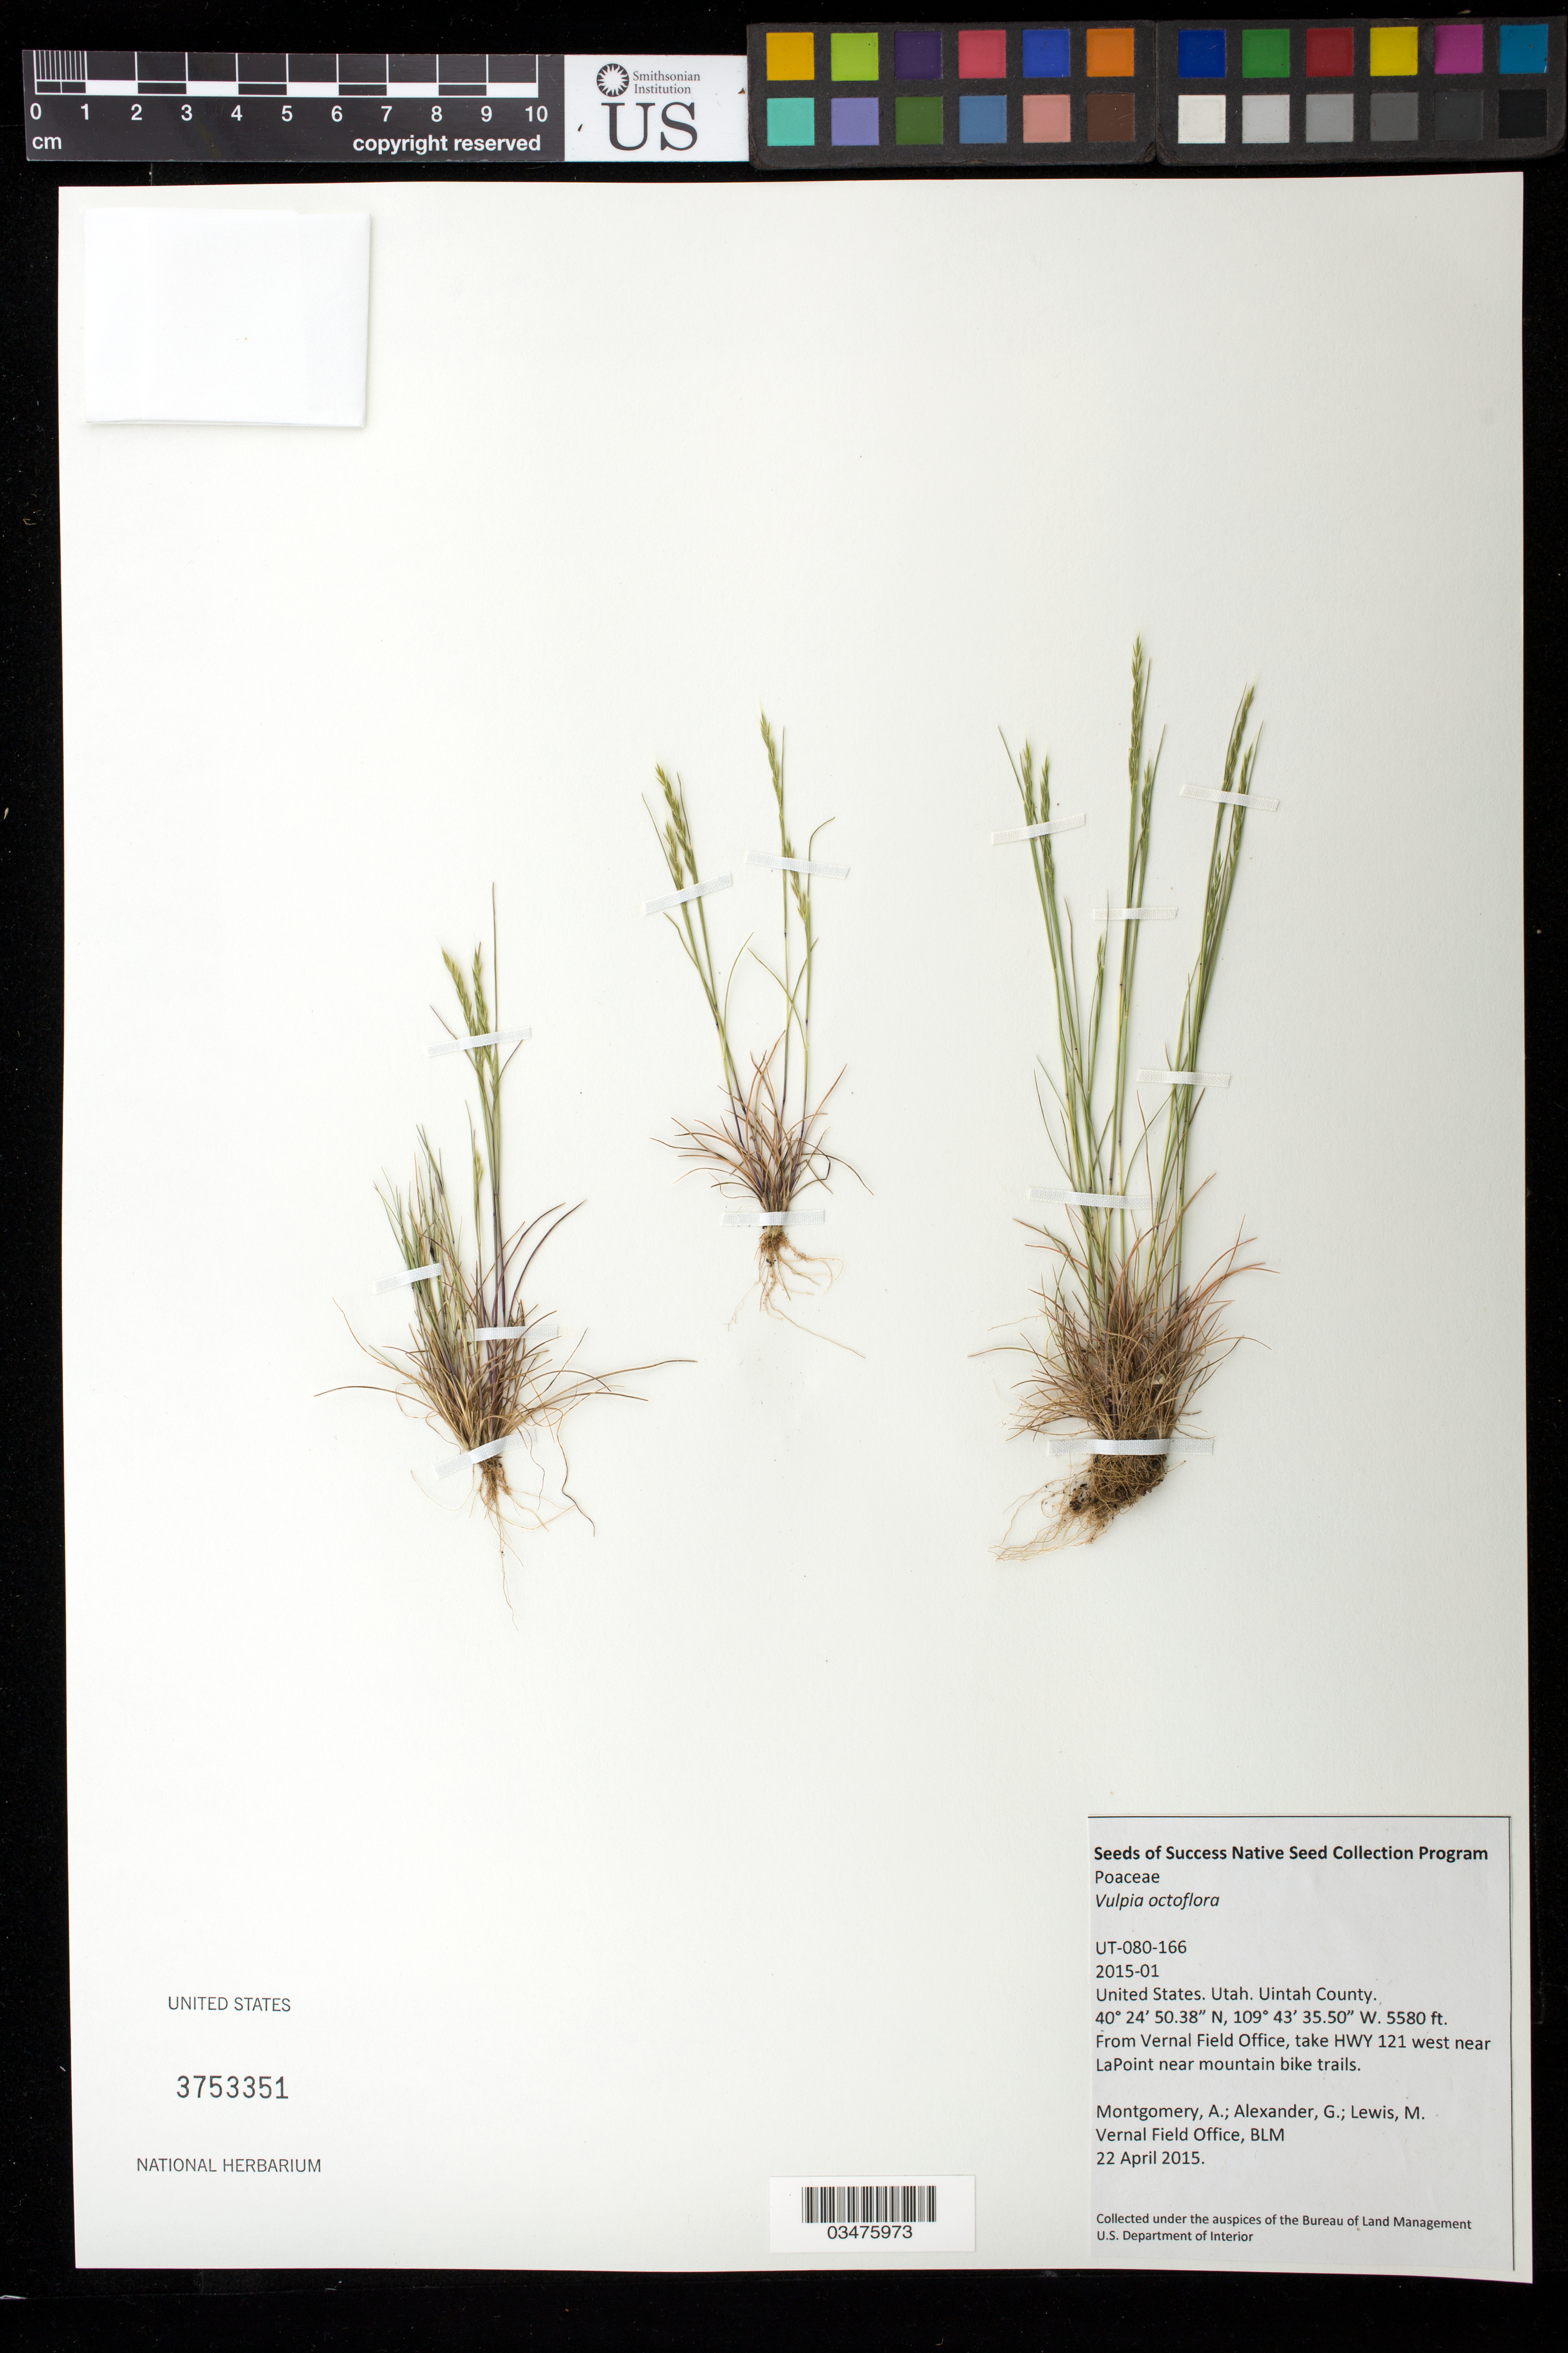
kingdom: Plantae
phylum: Tracheophyta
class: Liliopsida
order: Poales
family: Poaceae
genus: Festuca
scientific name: Festuca octoflora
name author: Walter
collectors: A. Montgomery, G. Alexander & M. Lewis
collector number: UT-080-166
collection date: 2015-04-22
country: United States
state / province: Utah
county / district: Uintah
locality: Near LaPoint mountain bike trails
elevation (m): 1701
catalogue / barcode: US 3753351